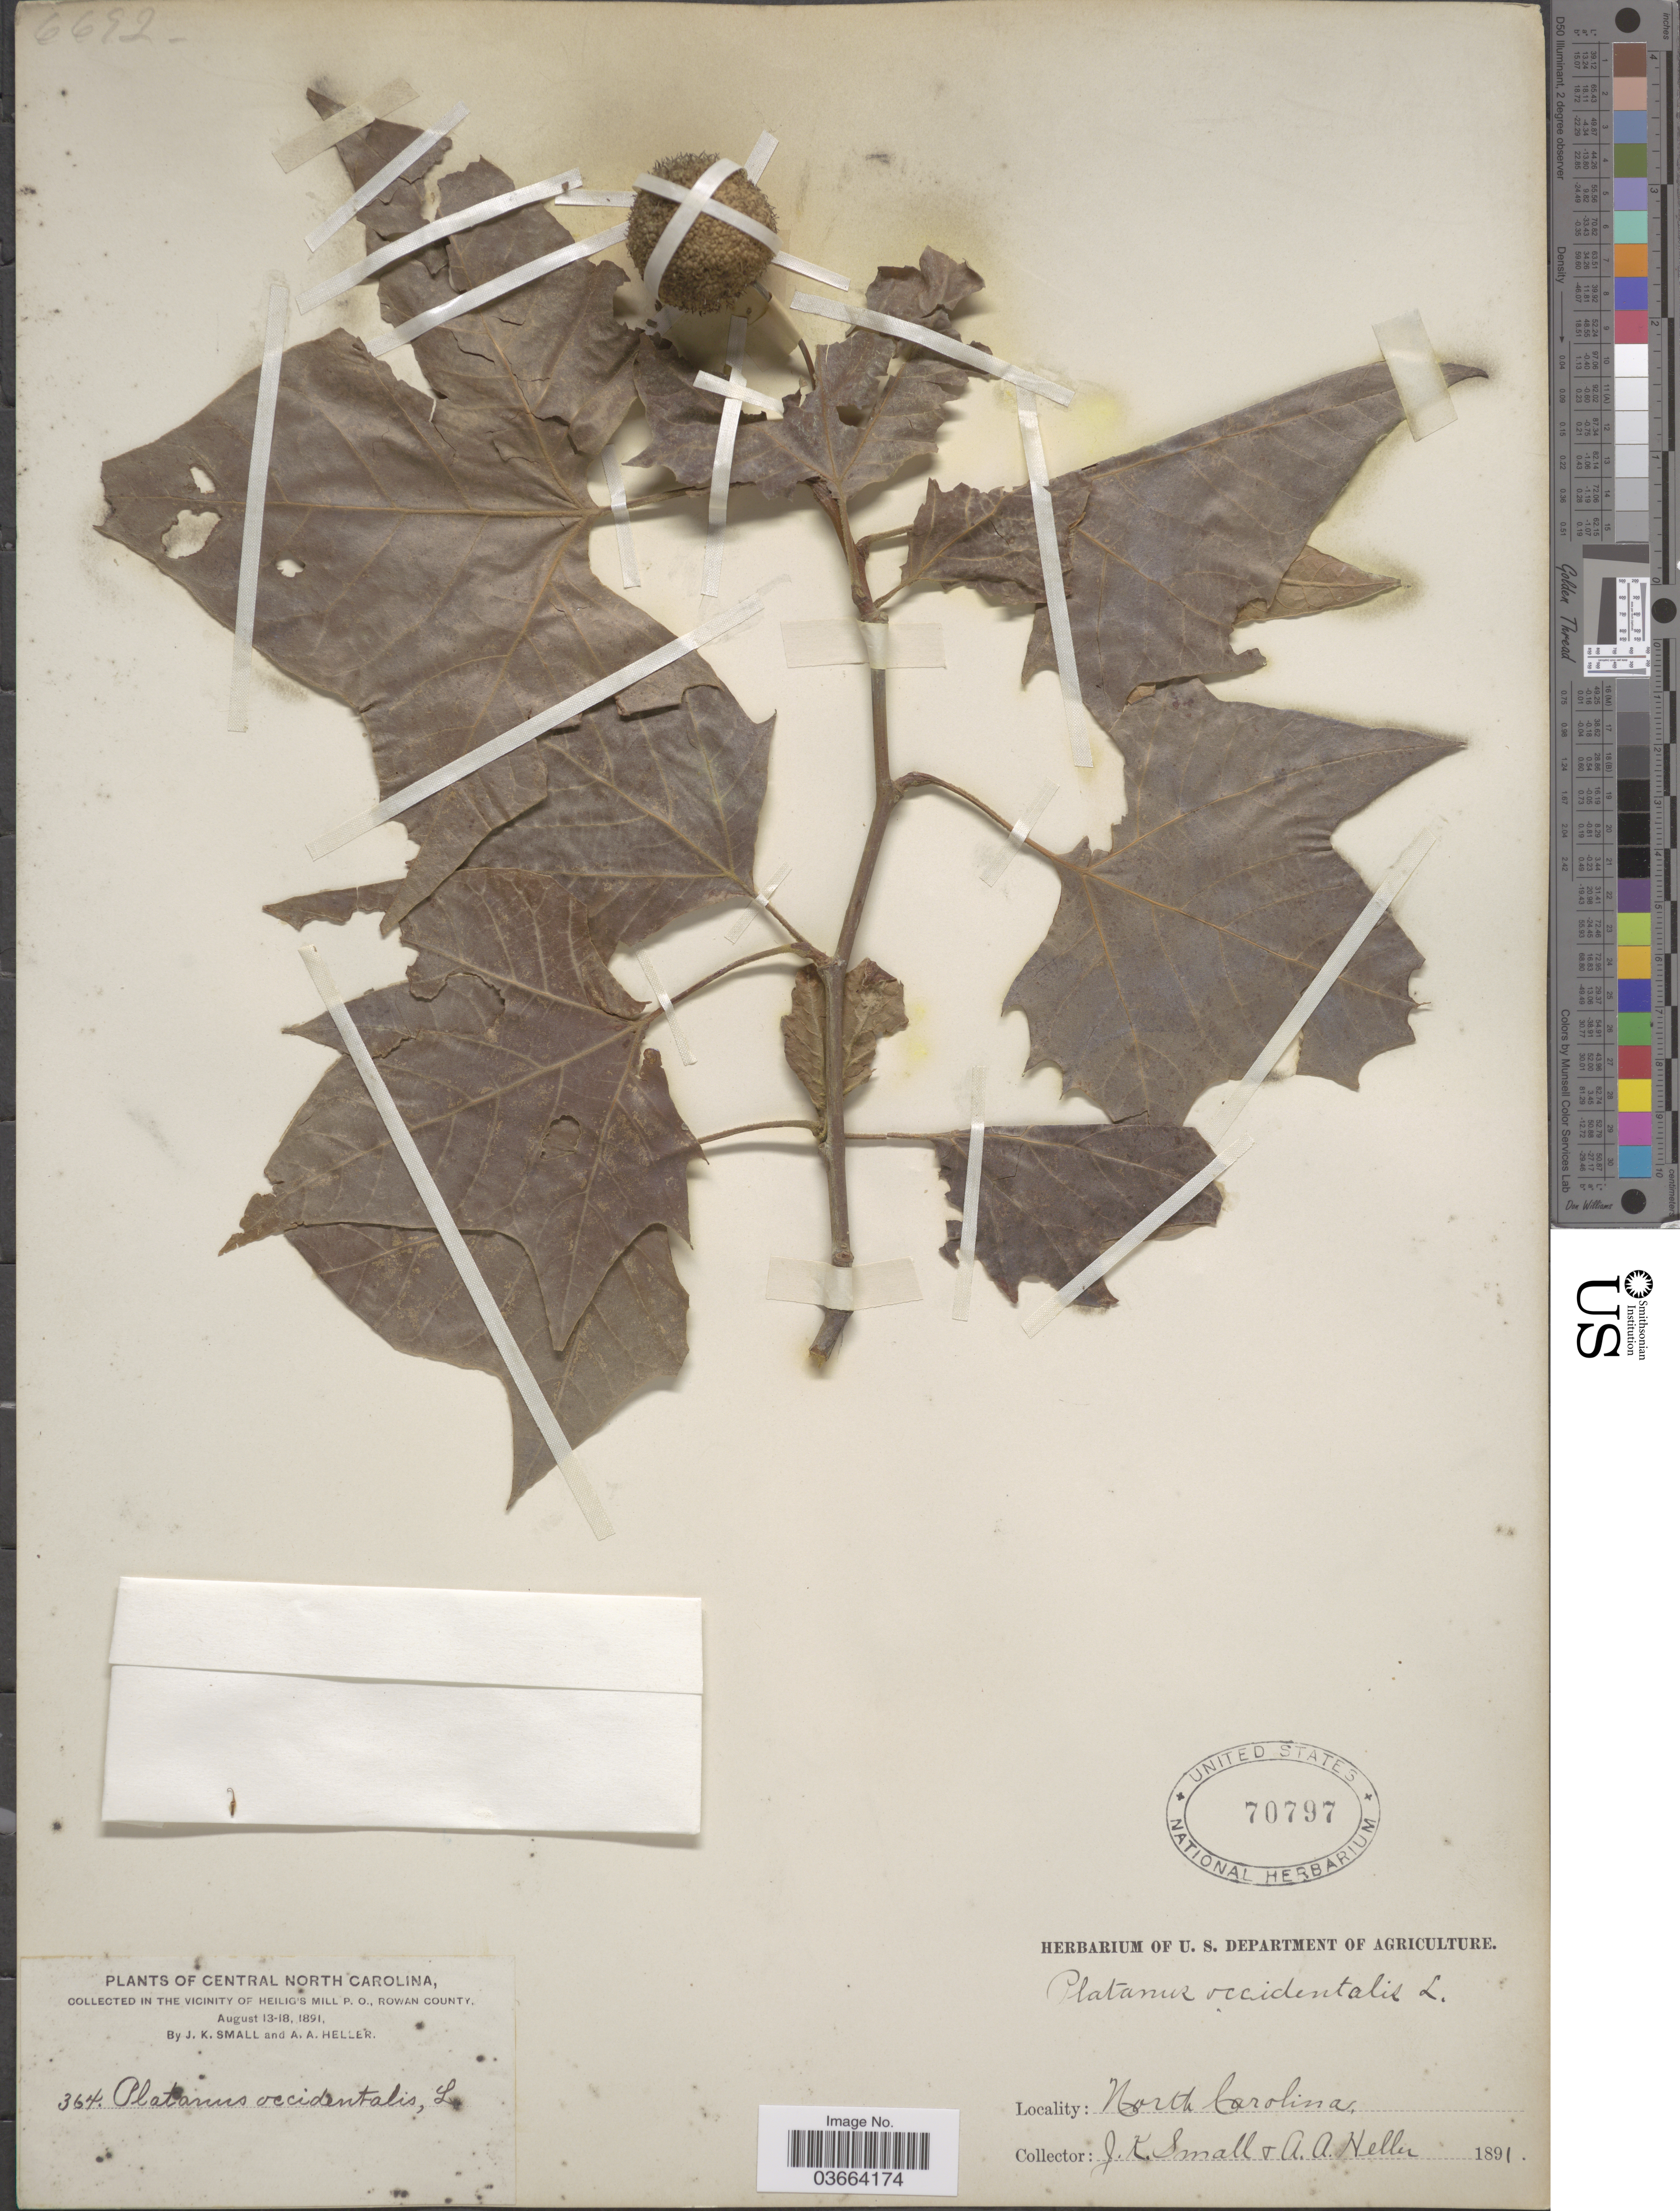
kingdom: Plantae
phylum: Tracheophyta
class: Magnoliopsida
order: Proteales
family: Platanaceae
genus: Platanus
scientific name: Platanus occidentalis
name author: L.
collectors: J. K. Small & A. A. Heller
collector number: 364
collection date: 1891-08-13/1891-08-18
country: United States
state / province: North Carolina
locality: Central North Carolina. In the Vicinity of Heilig's Mill P. O., Rowan County.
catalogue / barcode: US 70797